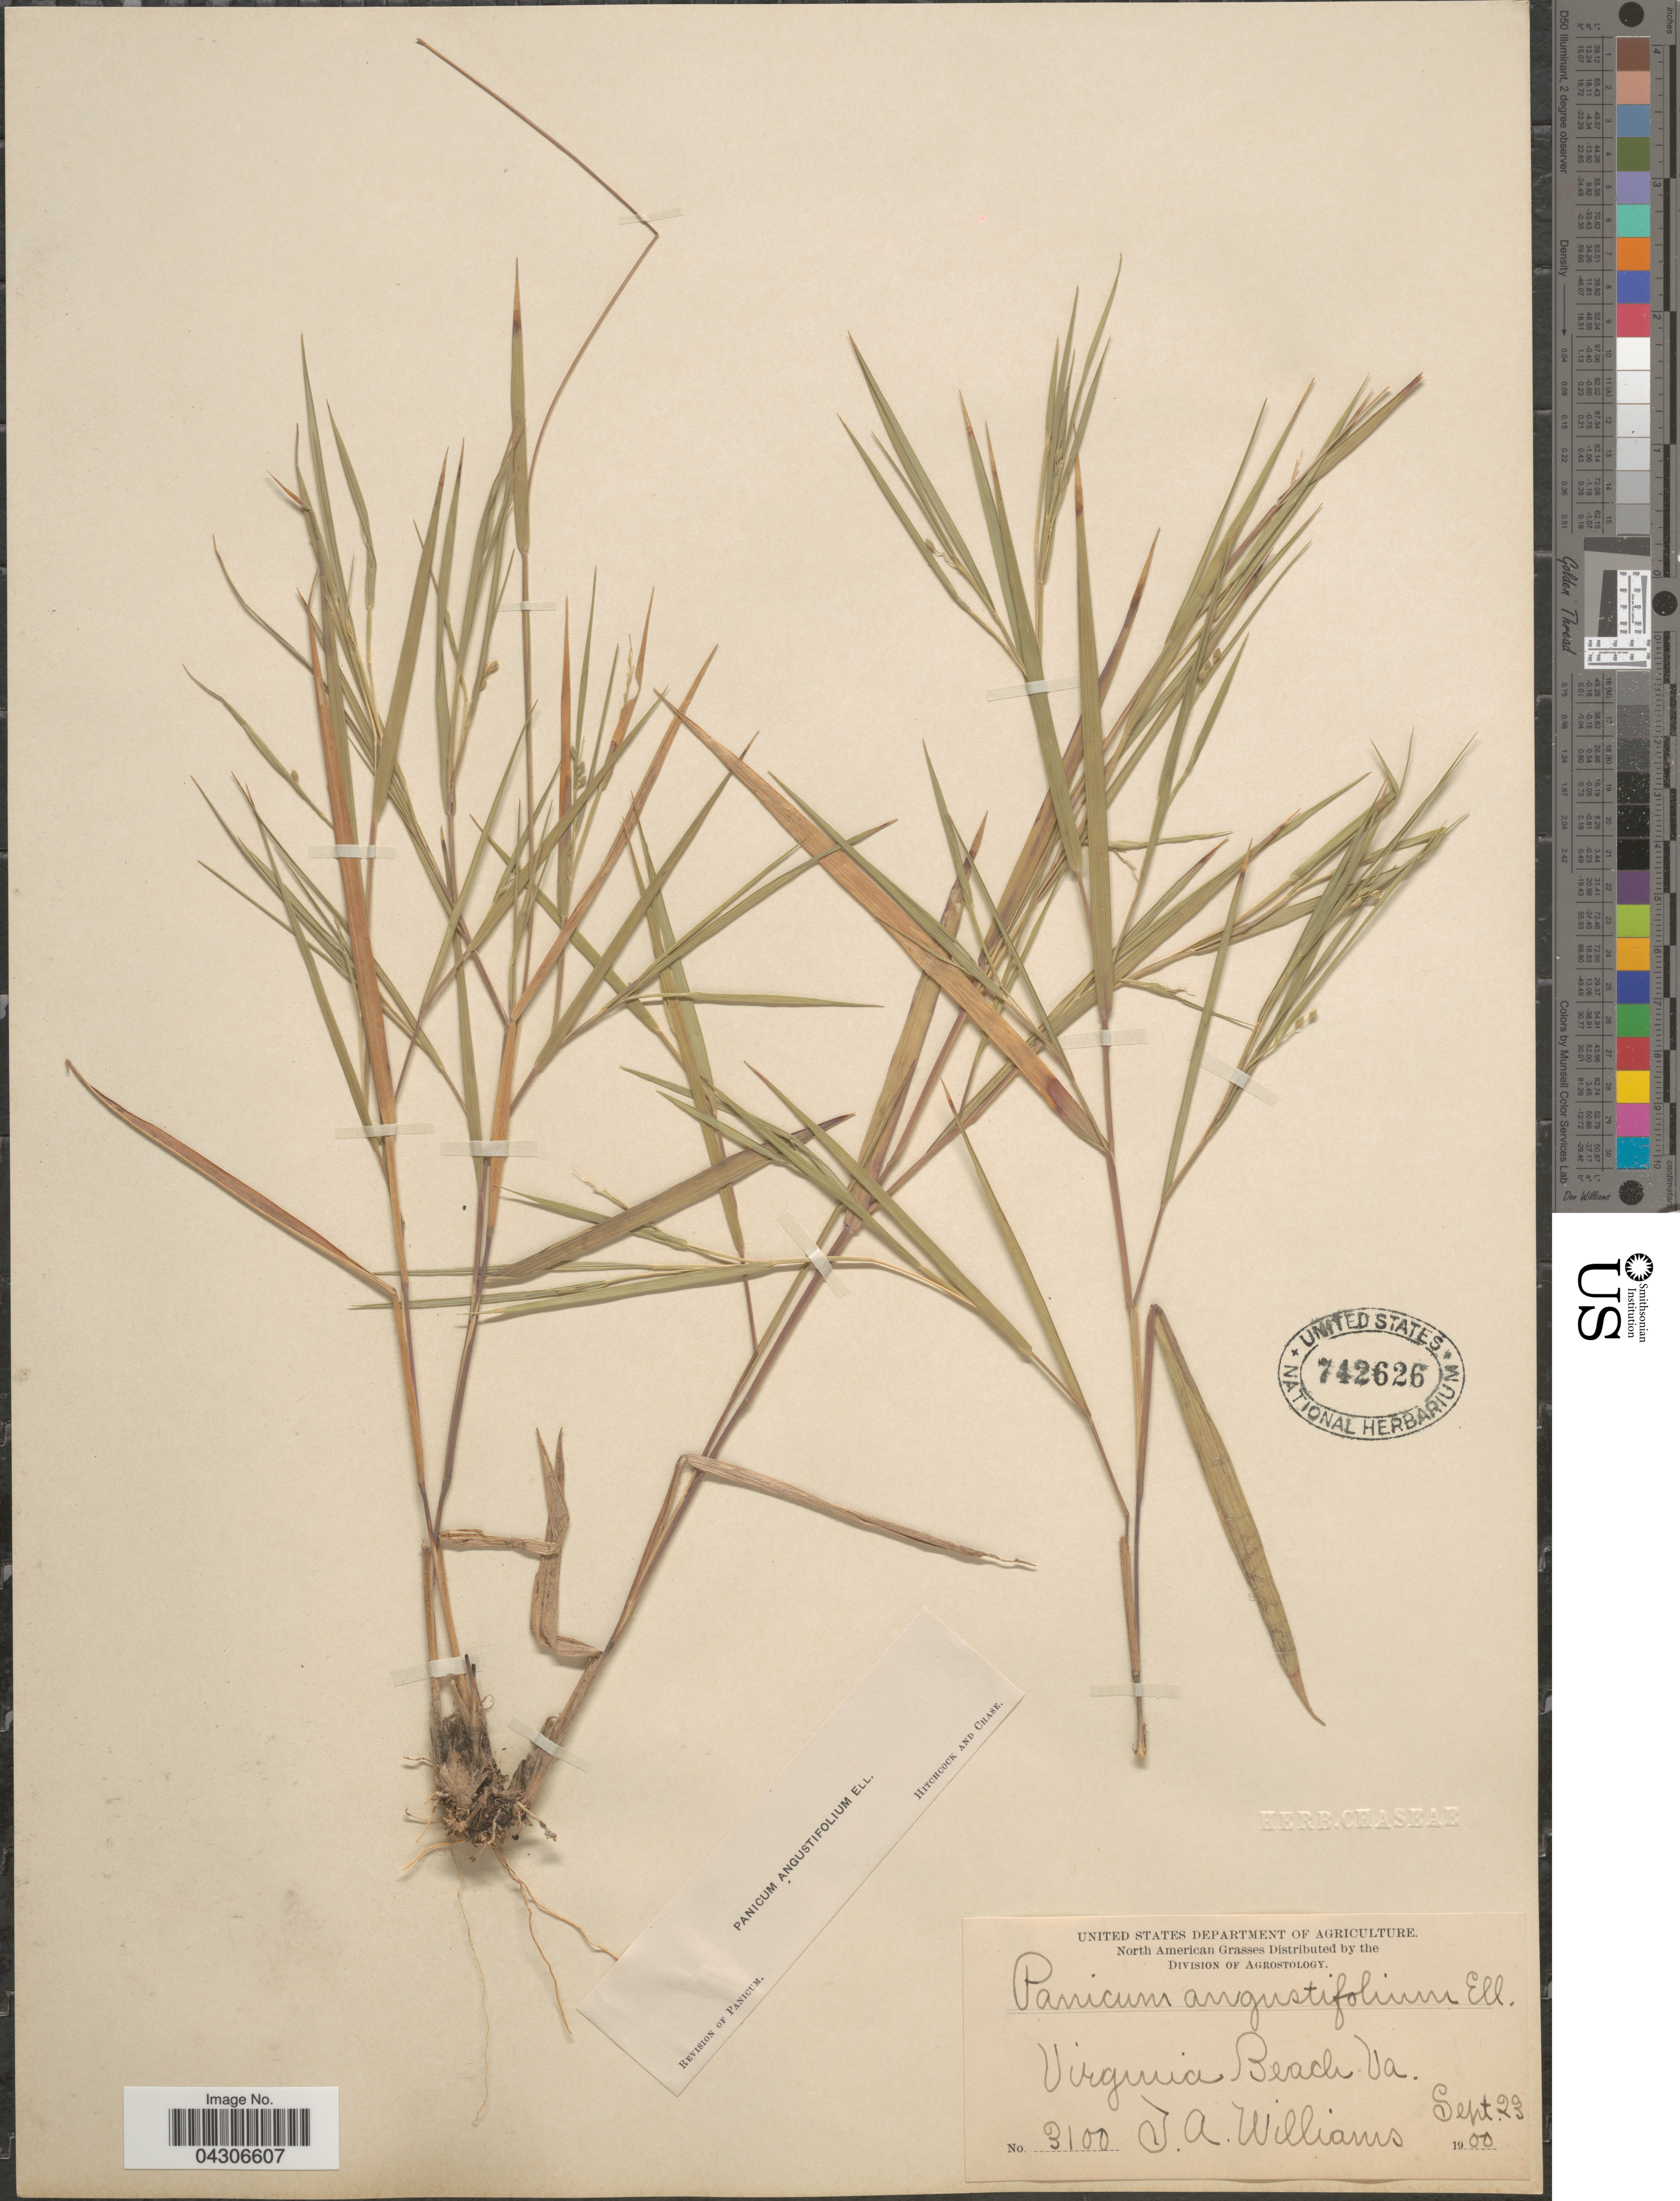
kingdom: Plantae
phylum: Tracheophyta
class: Liliopsida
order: Poales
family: Poaceae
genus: Dichanthelium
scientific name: Dichanthelium aciculare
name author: (Desv. ex Poir.) Gould & C.A. Clark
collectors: T. Williams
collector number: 3100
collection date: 1900-09-23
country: United States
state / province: Virginia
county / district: City of Virginia Beach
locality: Virginia Beach.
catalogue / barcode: US 742626